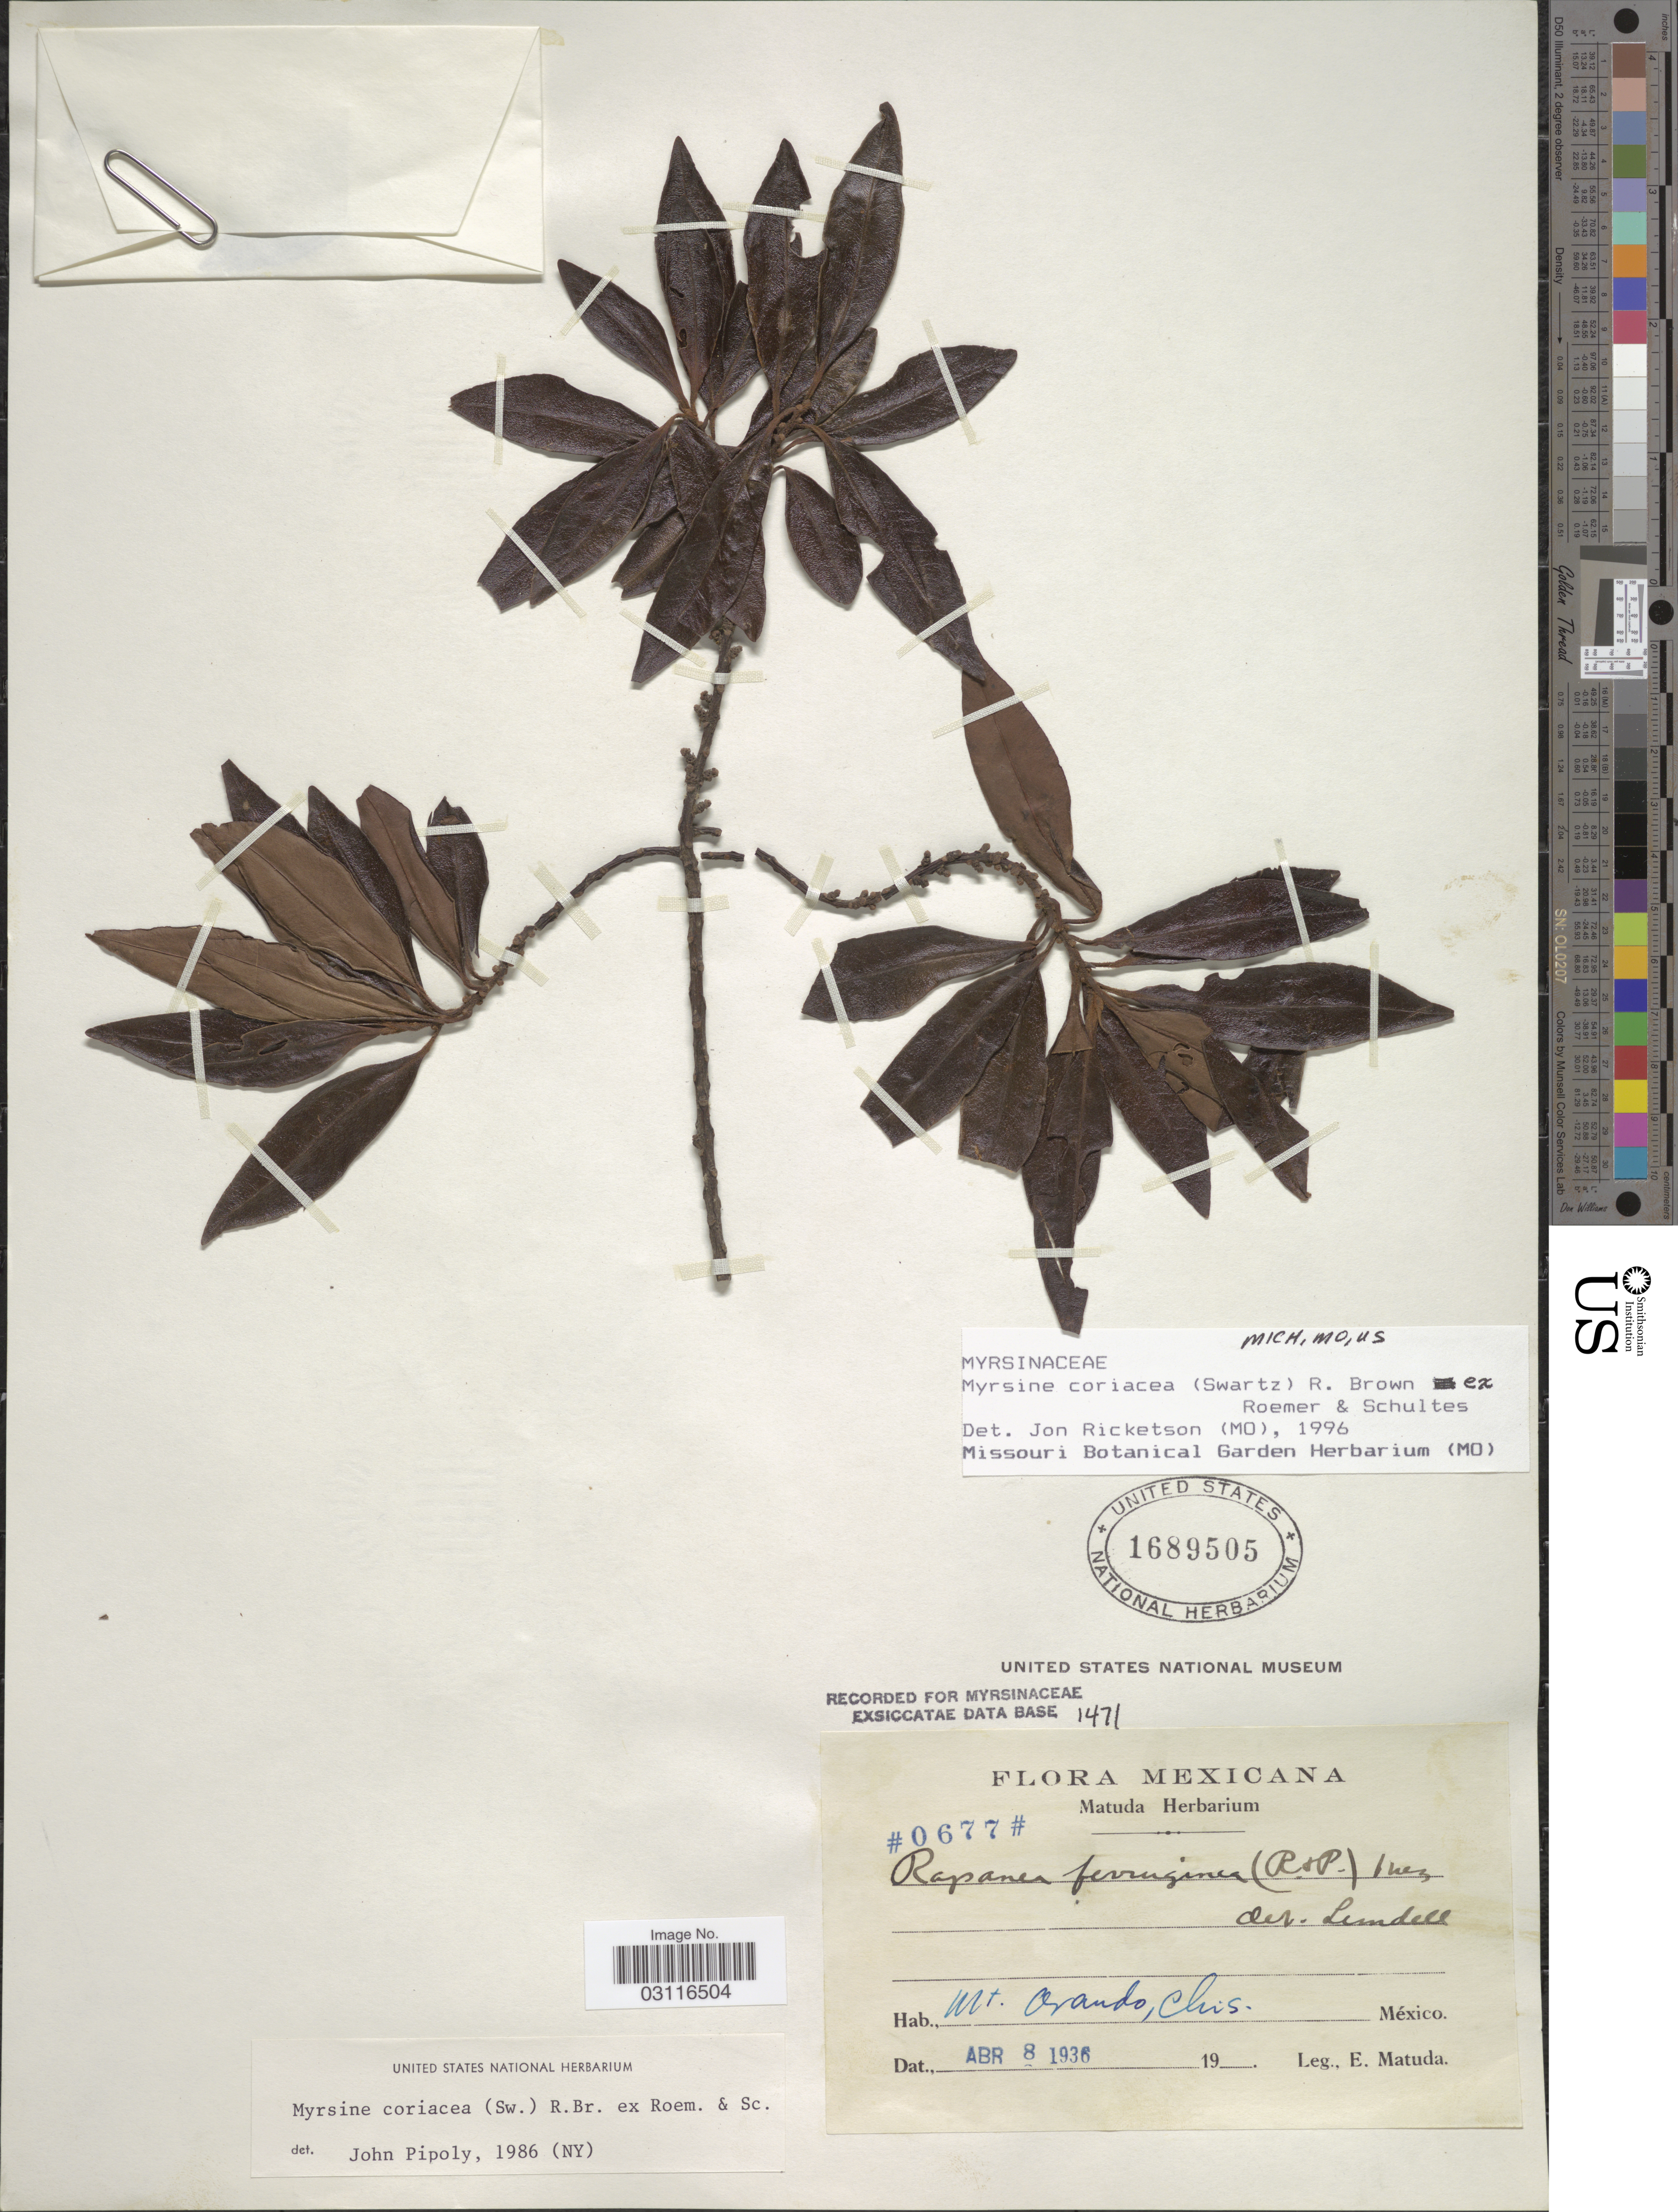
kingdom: Plantae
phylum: Tracheophyta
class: Magnoliopsida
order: Ericales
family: Primulaceae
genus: Myrsine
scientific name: Myrsine coriacea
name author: (Sw.) R. Br. ex Roem. & Schult.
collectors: E. Matuda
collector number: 0677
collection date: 1936-04-08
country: Mexico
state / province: Chiapas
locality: Mt. Orando, Chis.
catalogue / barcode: US 1689505